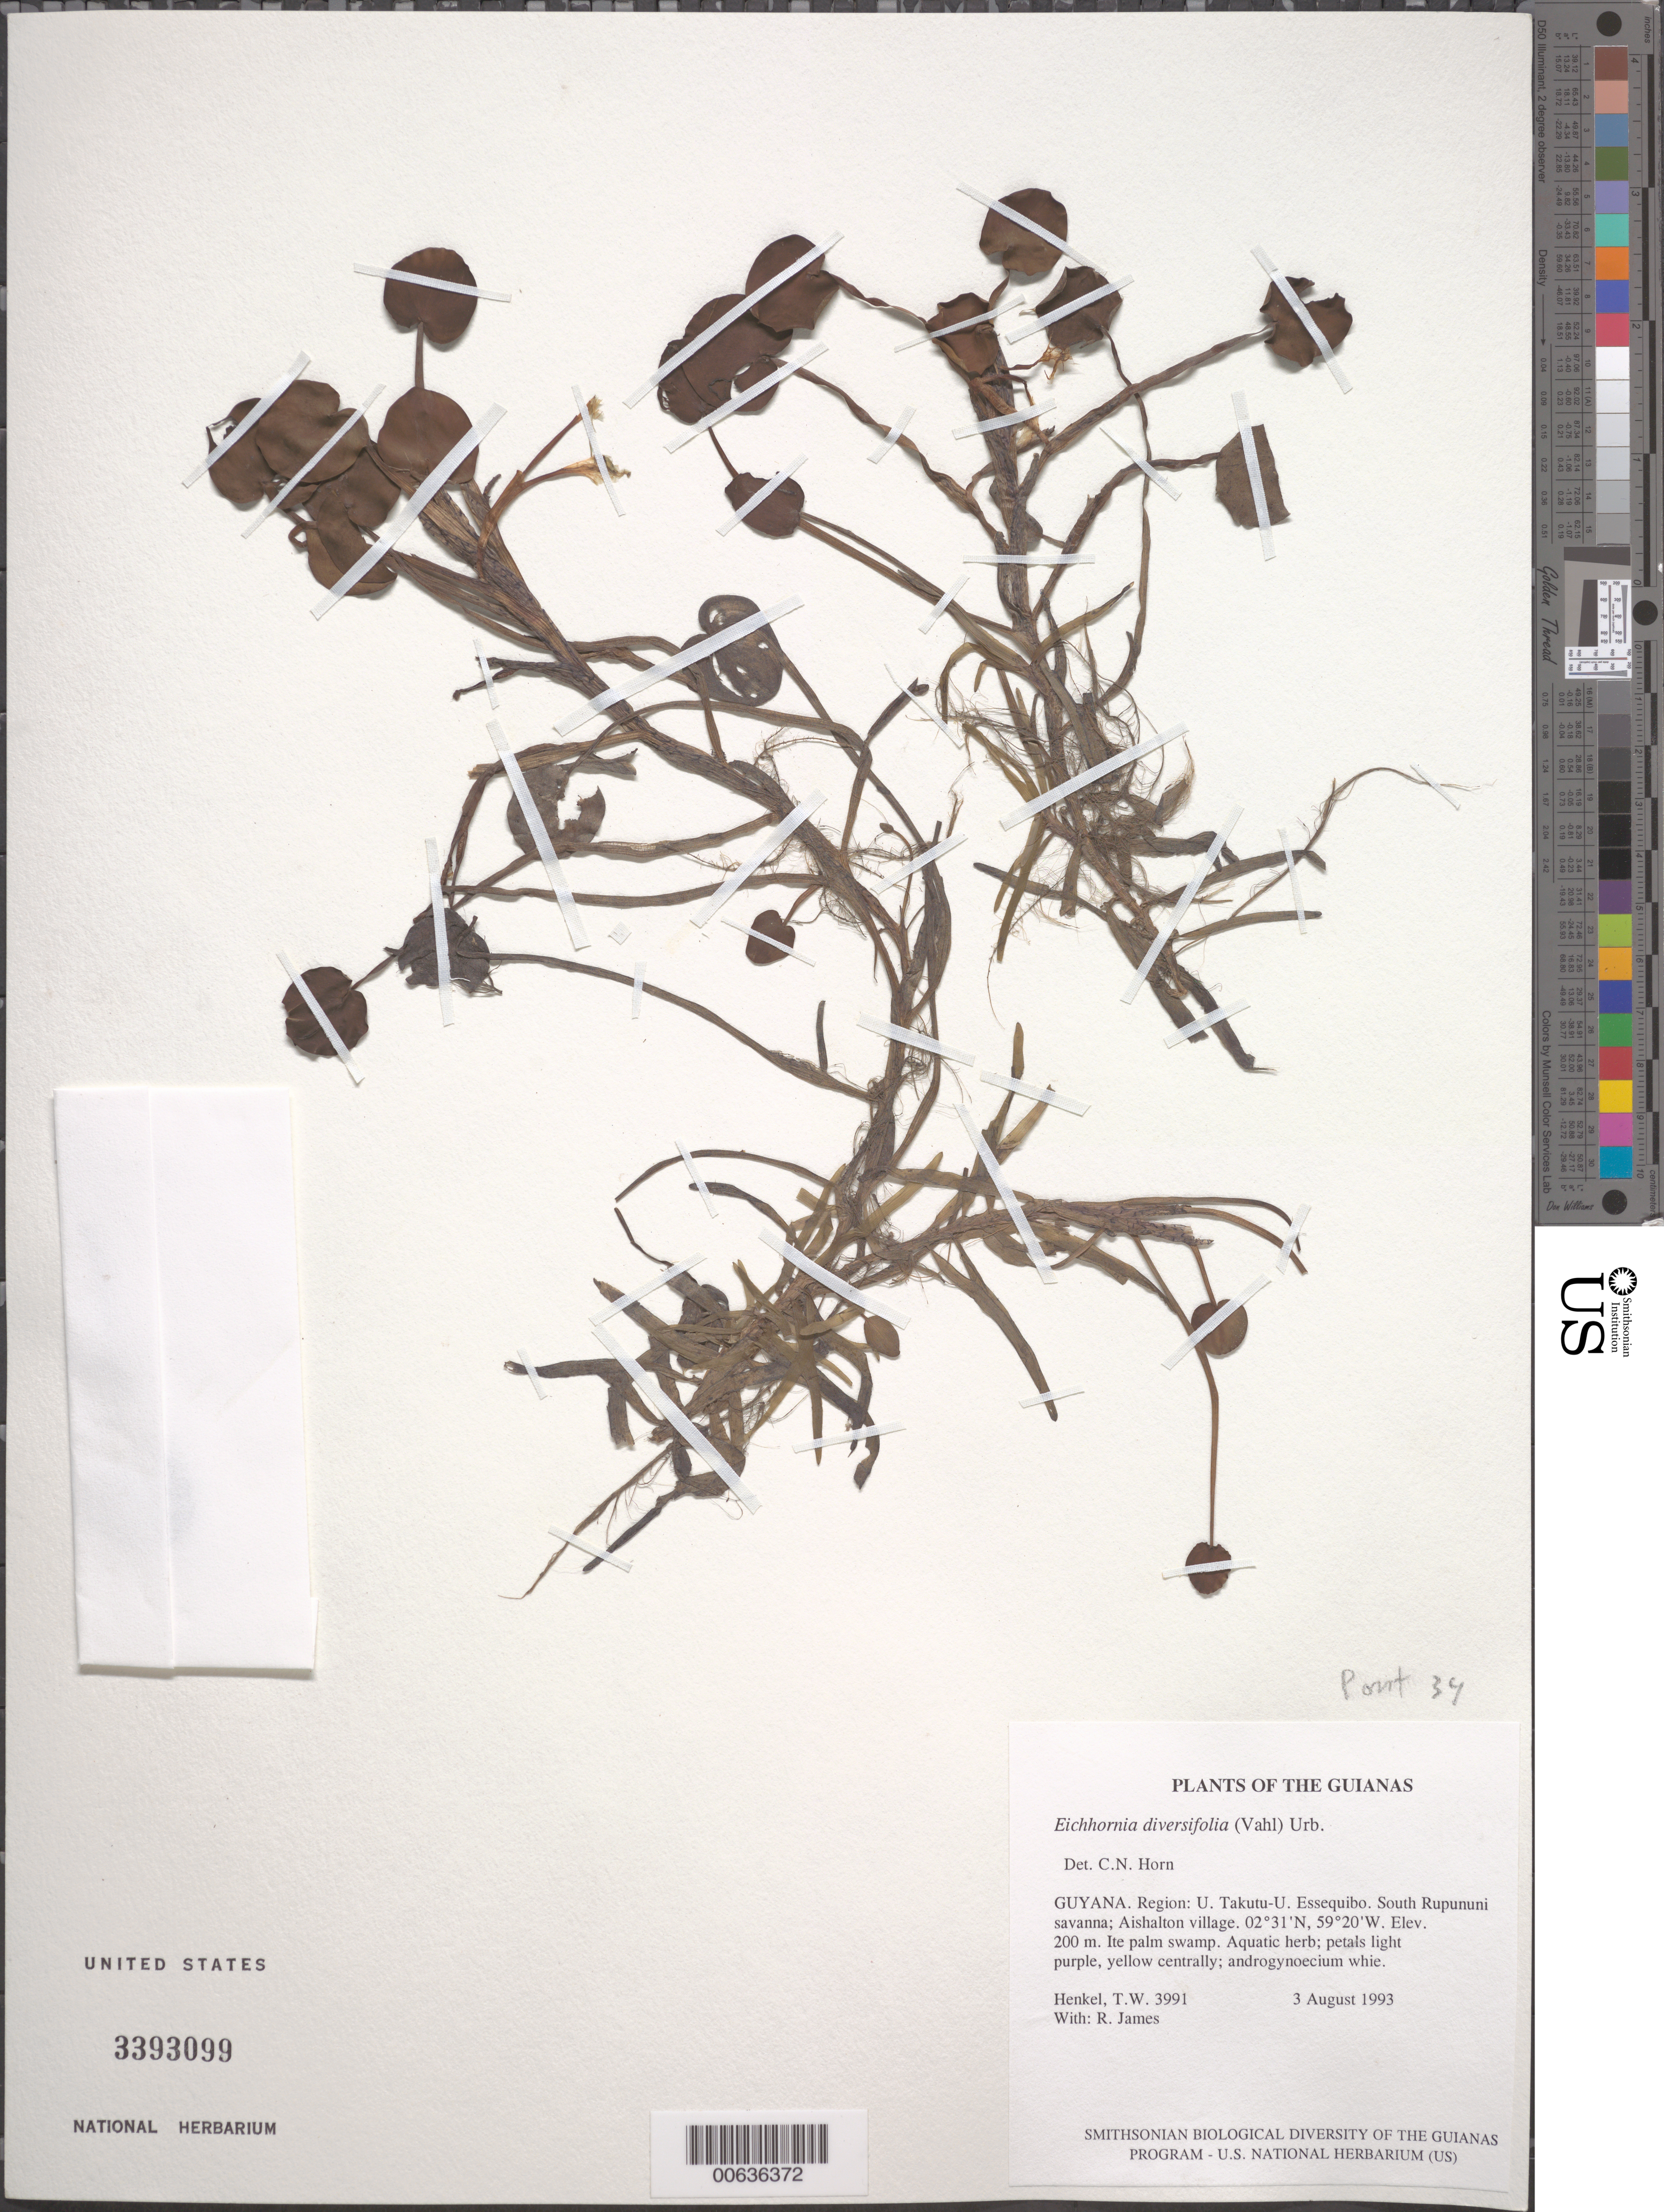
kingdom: Plantae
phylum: Tracheophyta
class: Liliopsida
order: Commelinales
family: Pontederiaceae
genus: Eichhornia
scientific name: Eichhornia diversifolia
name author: (Vahl) Urb.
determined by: Horn, Charles N.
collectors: T. Henkel & R. James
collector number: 3991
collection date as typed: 3 August 1994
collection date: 1994-08-03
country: Guyana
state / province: U. Takutu-U. Essequibo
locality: South Rupununi savanna; Aishalton village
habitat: Ite palm swamp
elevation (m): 200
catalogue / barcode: US 3393099